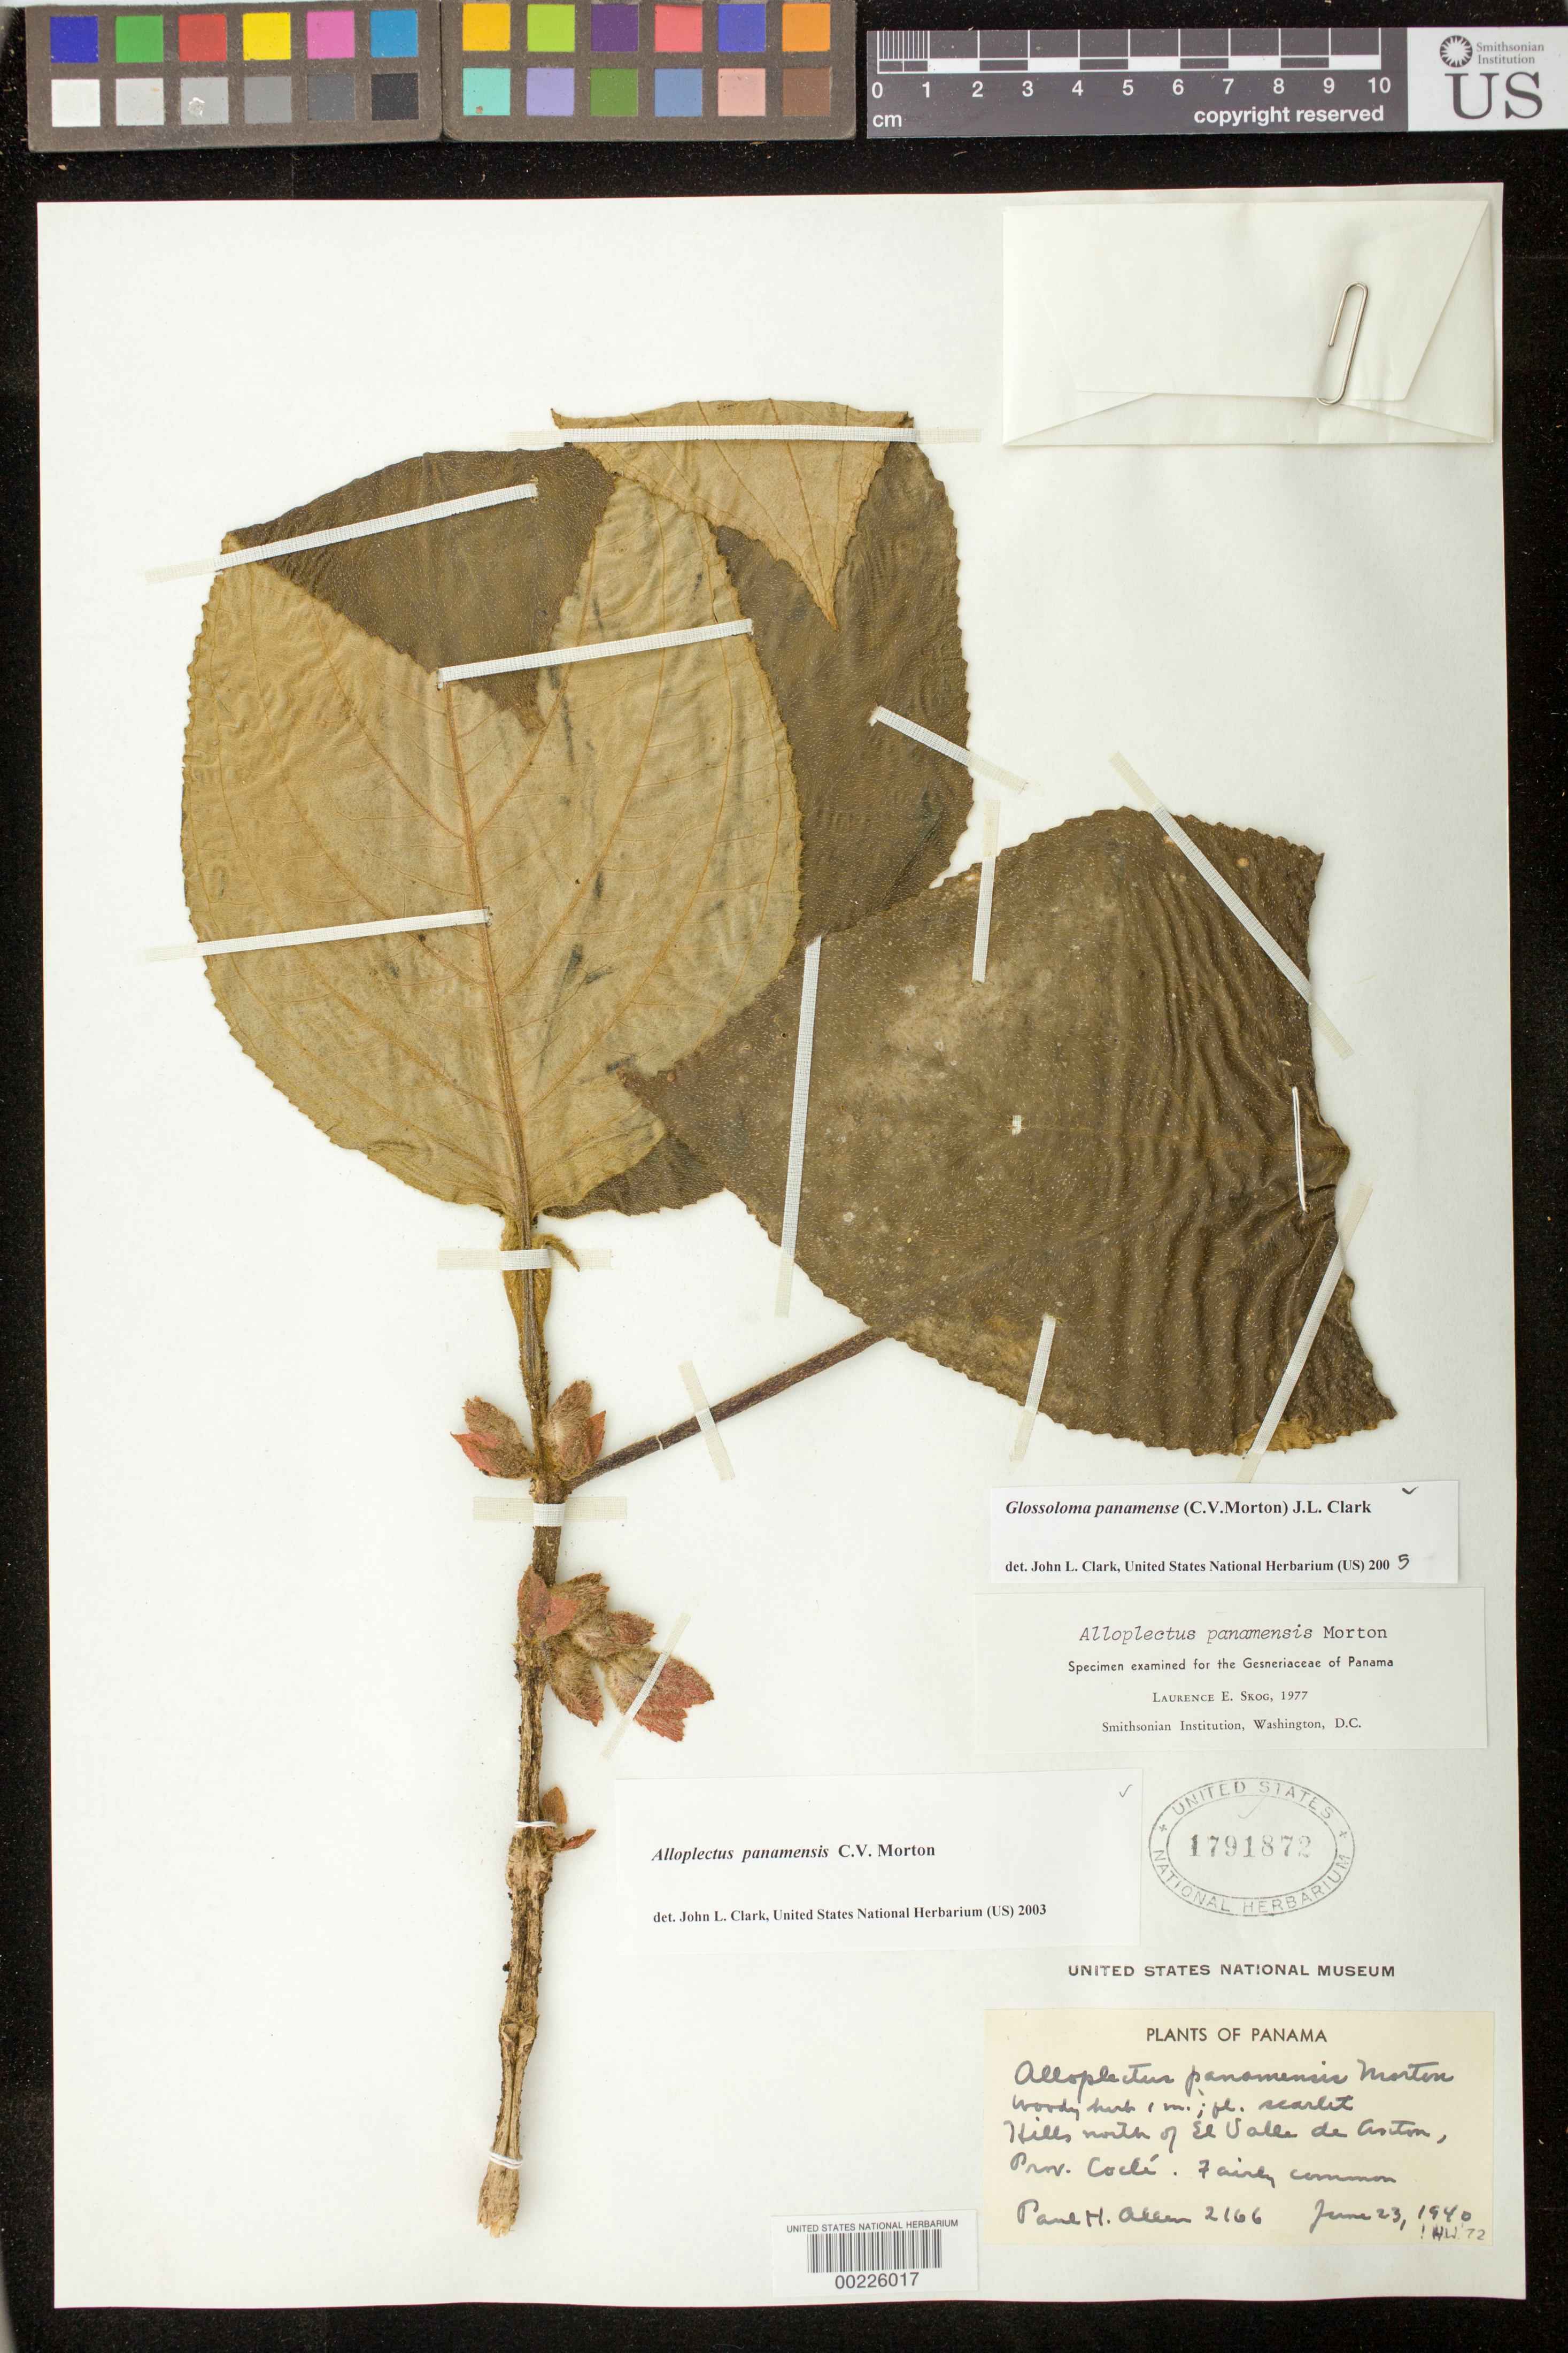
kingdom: Plantae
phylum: Tracheophyta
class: Magnoliopsida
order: Lamiales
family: Gesneriaceae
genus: Glossoloma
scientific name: Glossoloma panamense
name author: (C.V. Morton) J.L. Clark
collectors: P. H. Allen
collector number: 2166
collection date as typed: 23 Jun 1940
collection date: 1940-06-23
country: Panama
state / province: Coclé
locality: Hills N of El Valle de Anton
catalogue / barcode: US 1791872